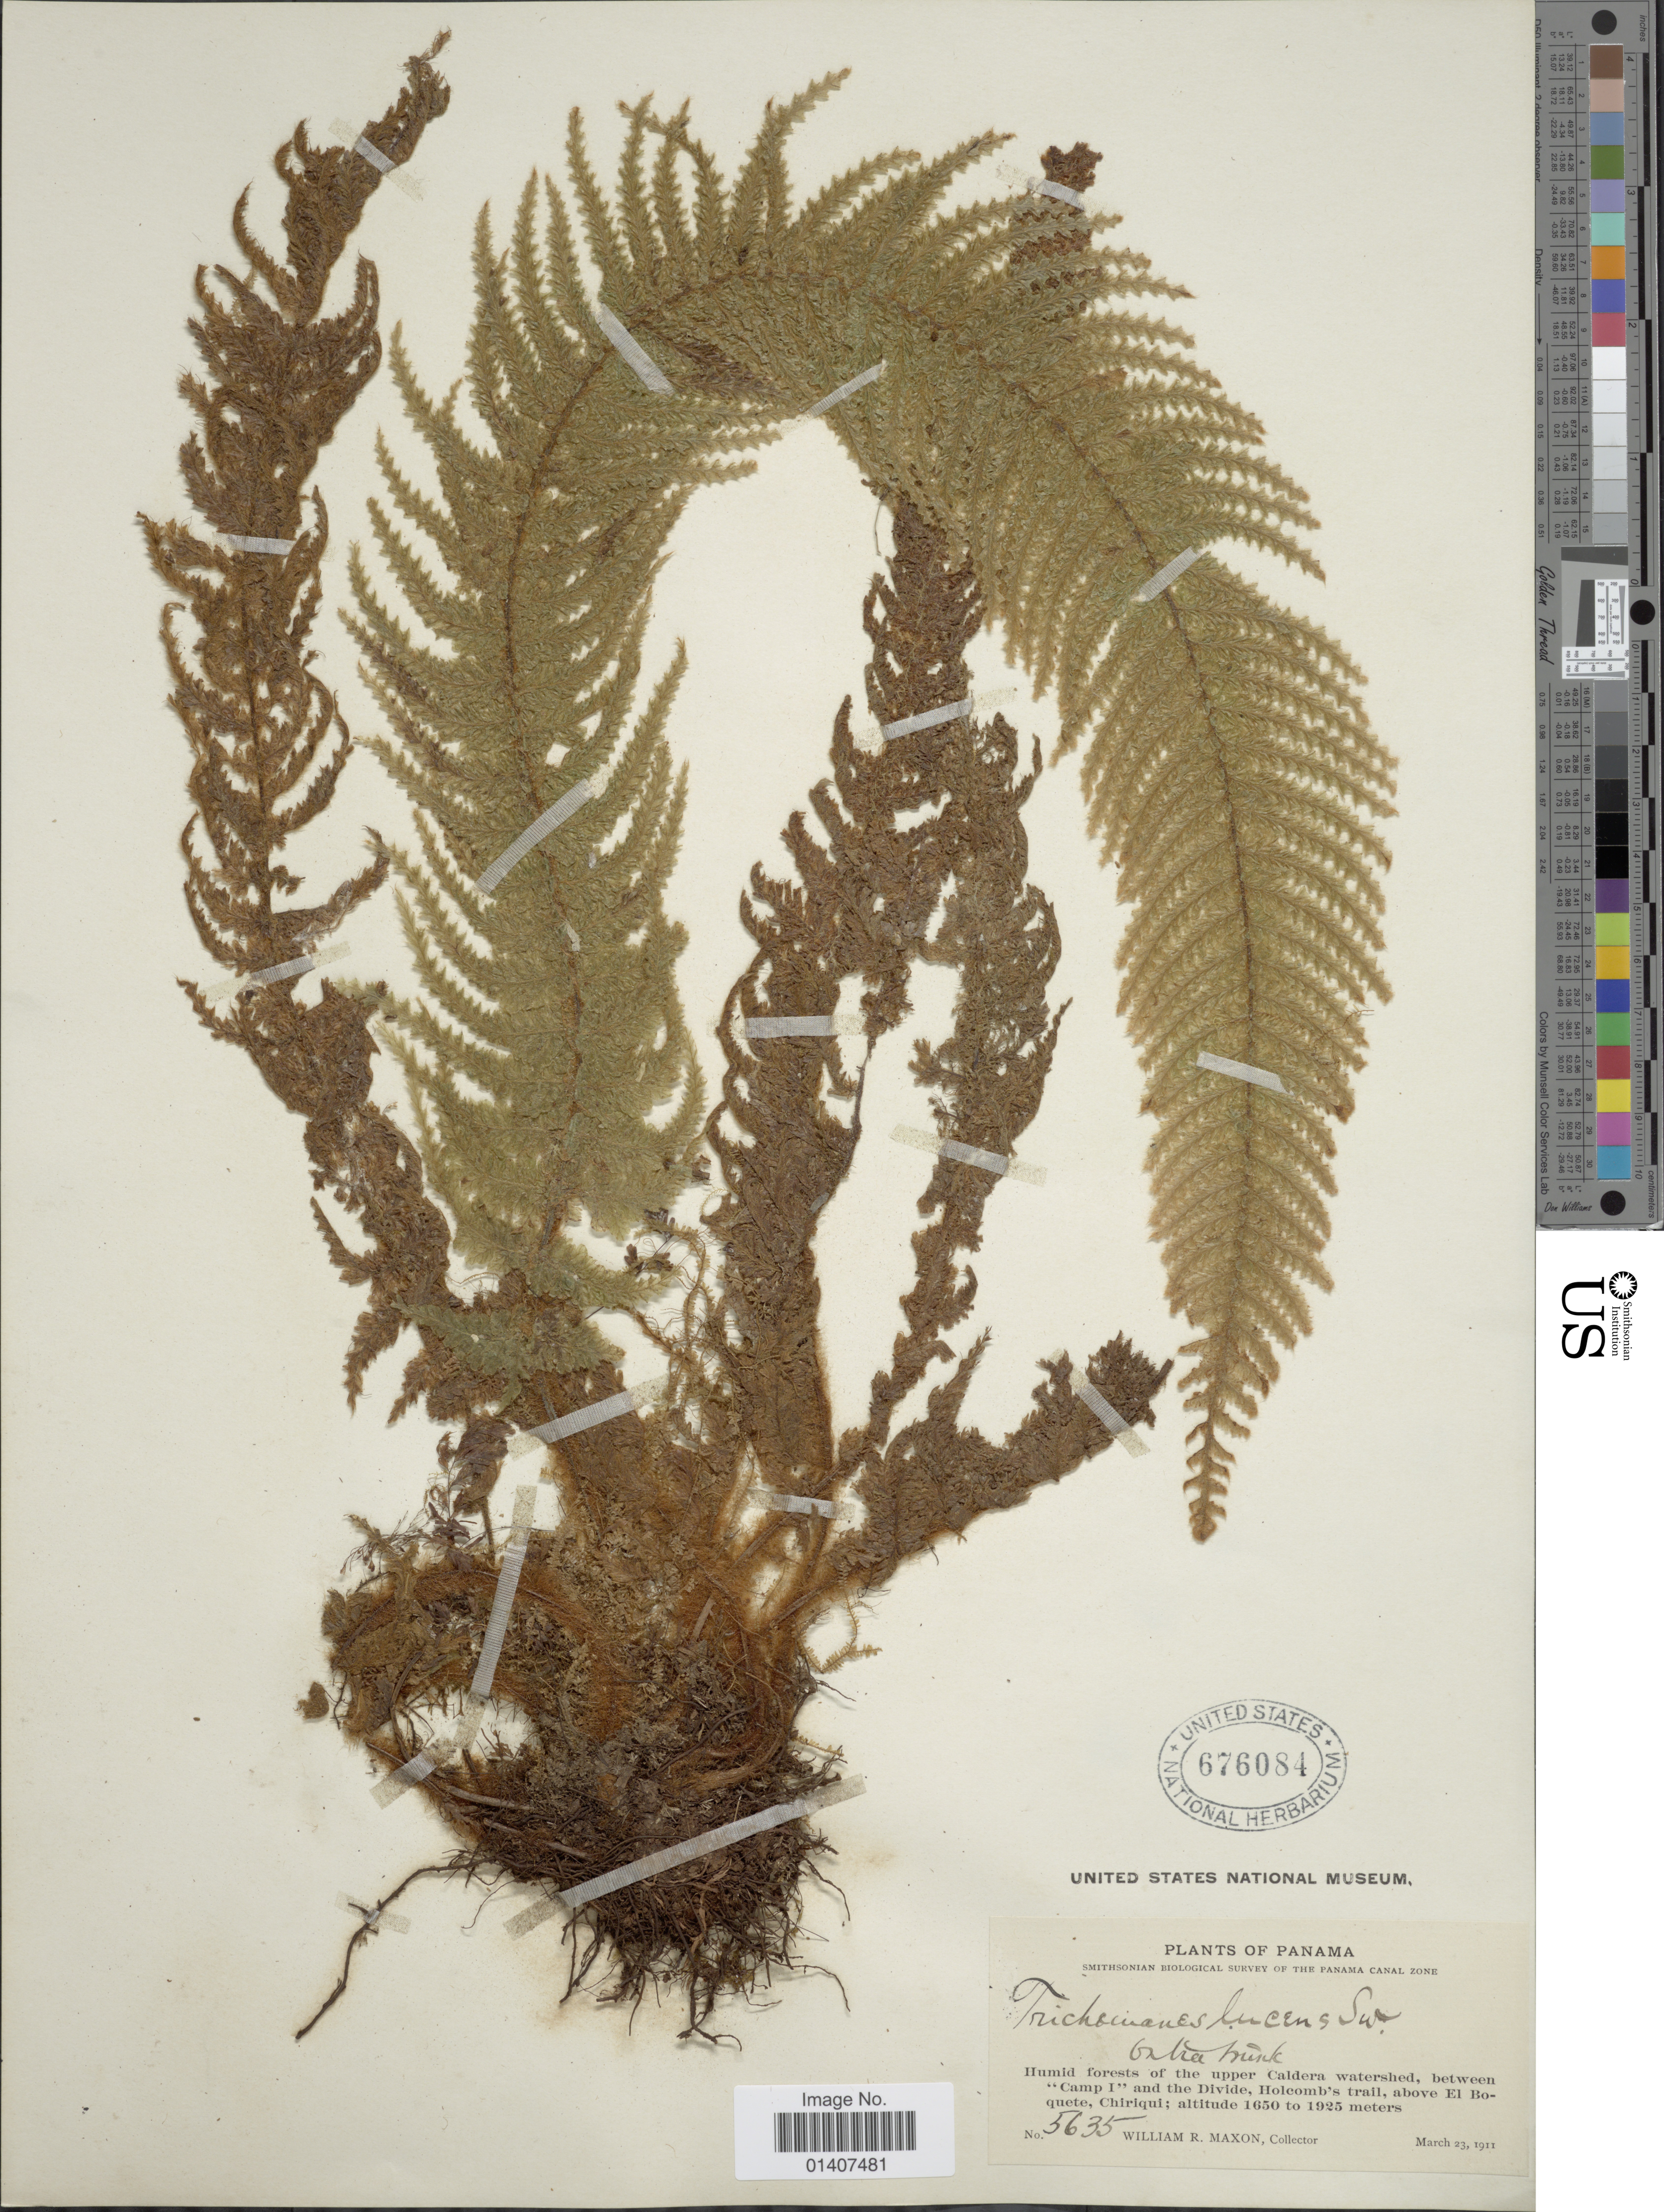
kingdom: Plantae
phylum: Tracheophyta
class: Polypodiopsida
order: Hymenophyllales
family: Hymenophyllaceae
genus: Trichomanes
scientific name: Trichomanes lucens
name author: Sw.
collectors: W. R. Maxon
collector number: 5635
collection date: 1911-03-23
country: Panama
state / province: Chiriqui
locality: Humid forests of the upper Caldera watershed, between "camp 1"and the divide, Holcomb's trail, above El Boquete, Chiriqio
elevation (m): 1650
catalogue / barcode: US 676084